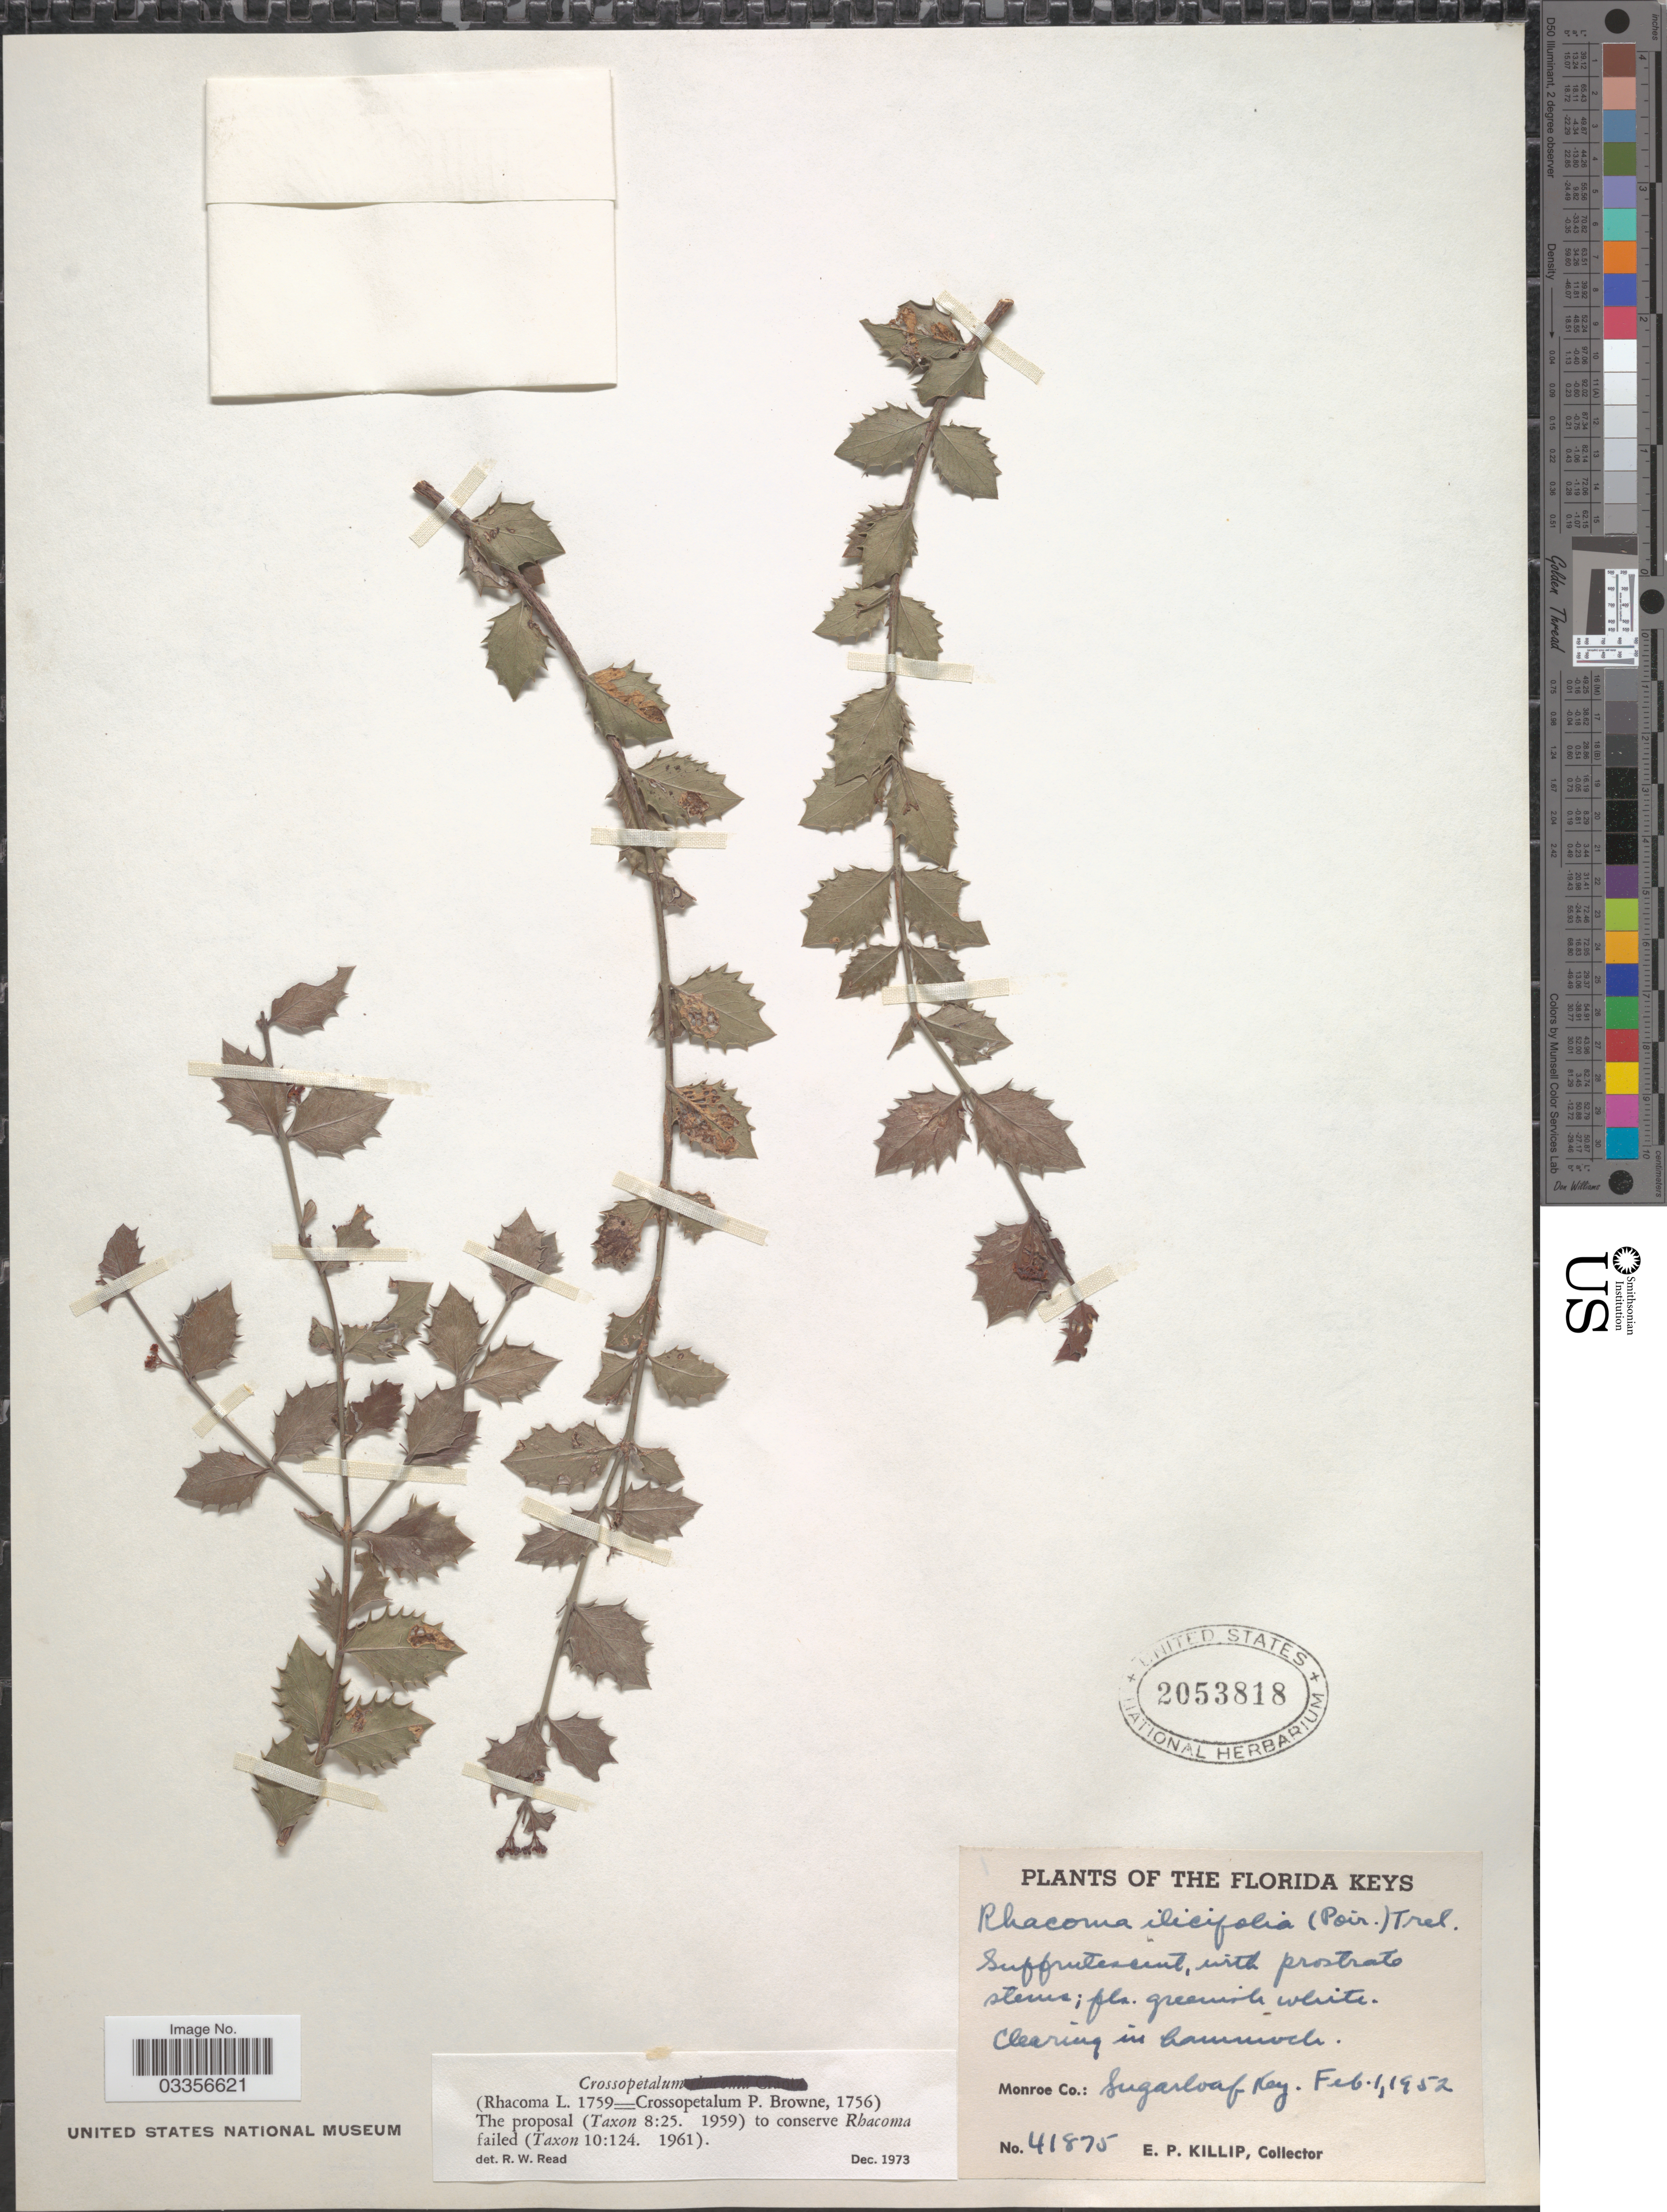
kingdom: Plantae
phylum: Tracheophyta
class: Magnoliopsida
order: Celastrales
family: Celastraceae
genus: Crossopetalum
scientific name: Crossopetalum ilicifolium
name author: (Poir.) Kuntze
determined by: Strong, Mark T., (BOT), Smithsonian Institution - National Museum of Natural History (UNITED STATES)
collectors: E. P. Killip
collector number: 41875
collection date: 1952-02-01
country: United States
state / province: Florida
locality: Florida Keys, Monroe Co.: Sugarloaf Key.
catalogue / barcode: US 2053818